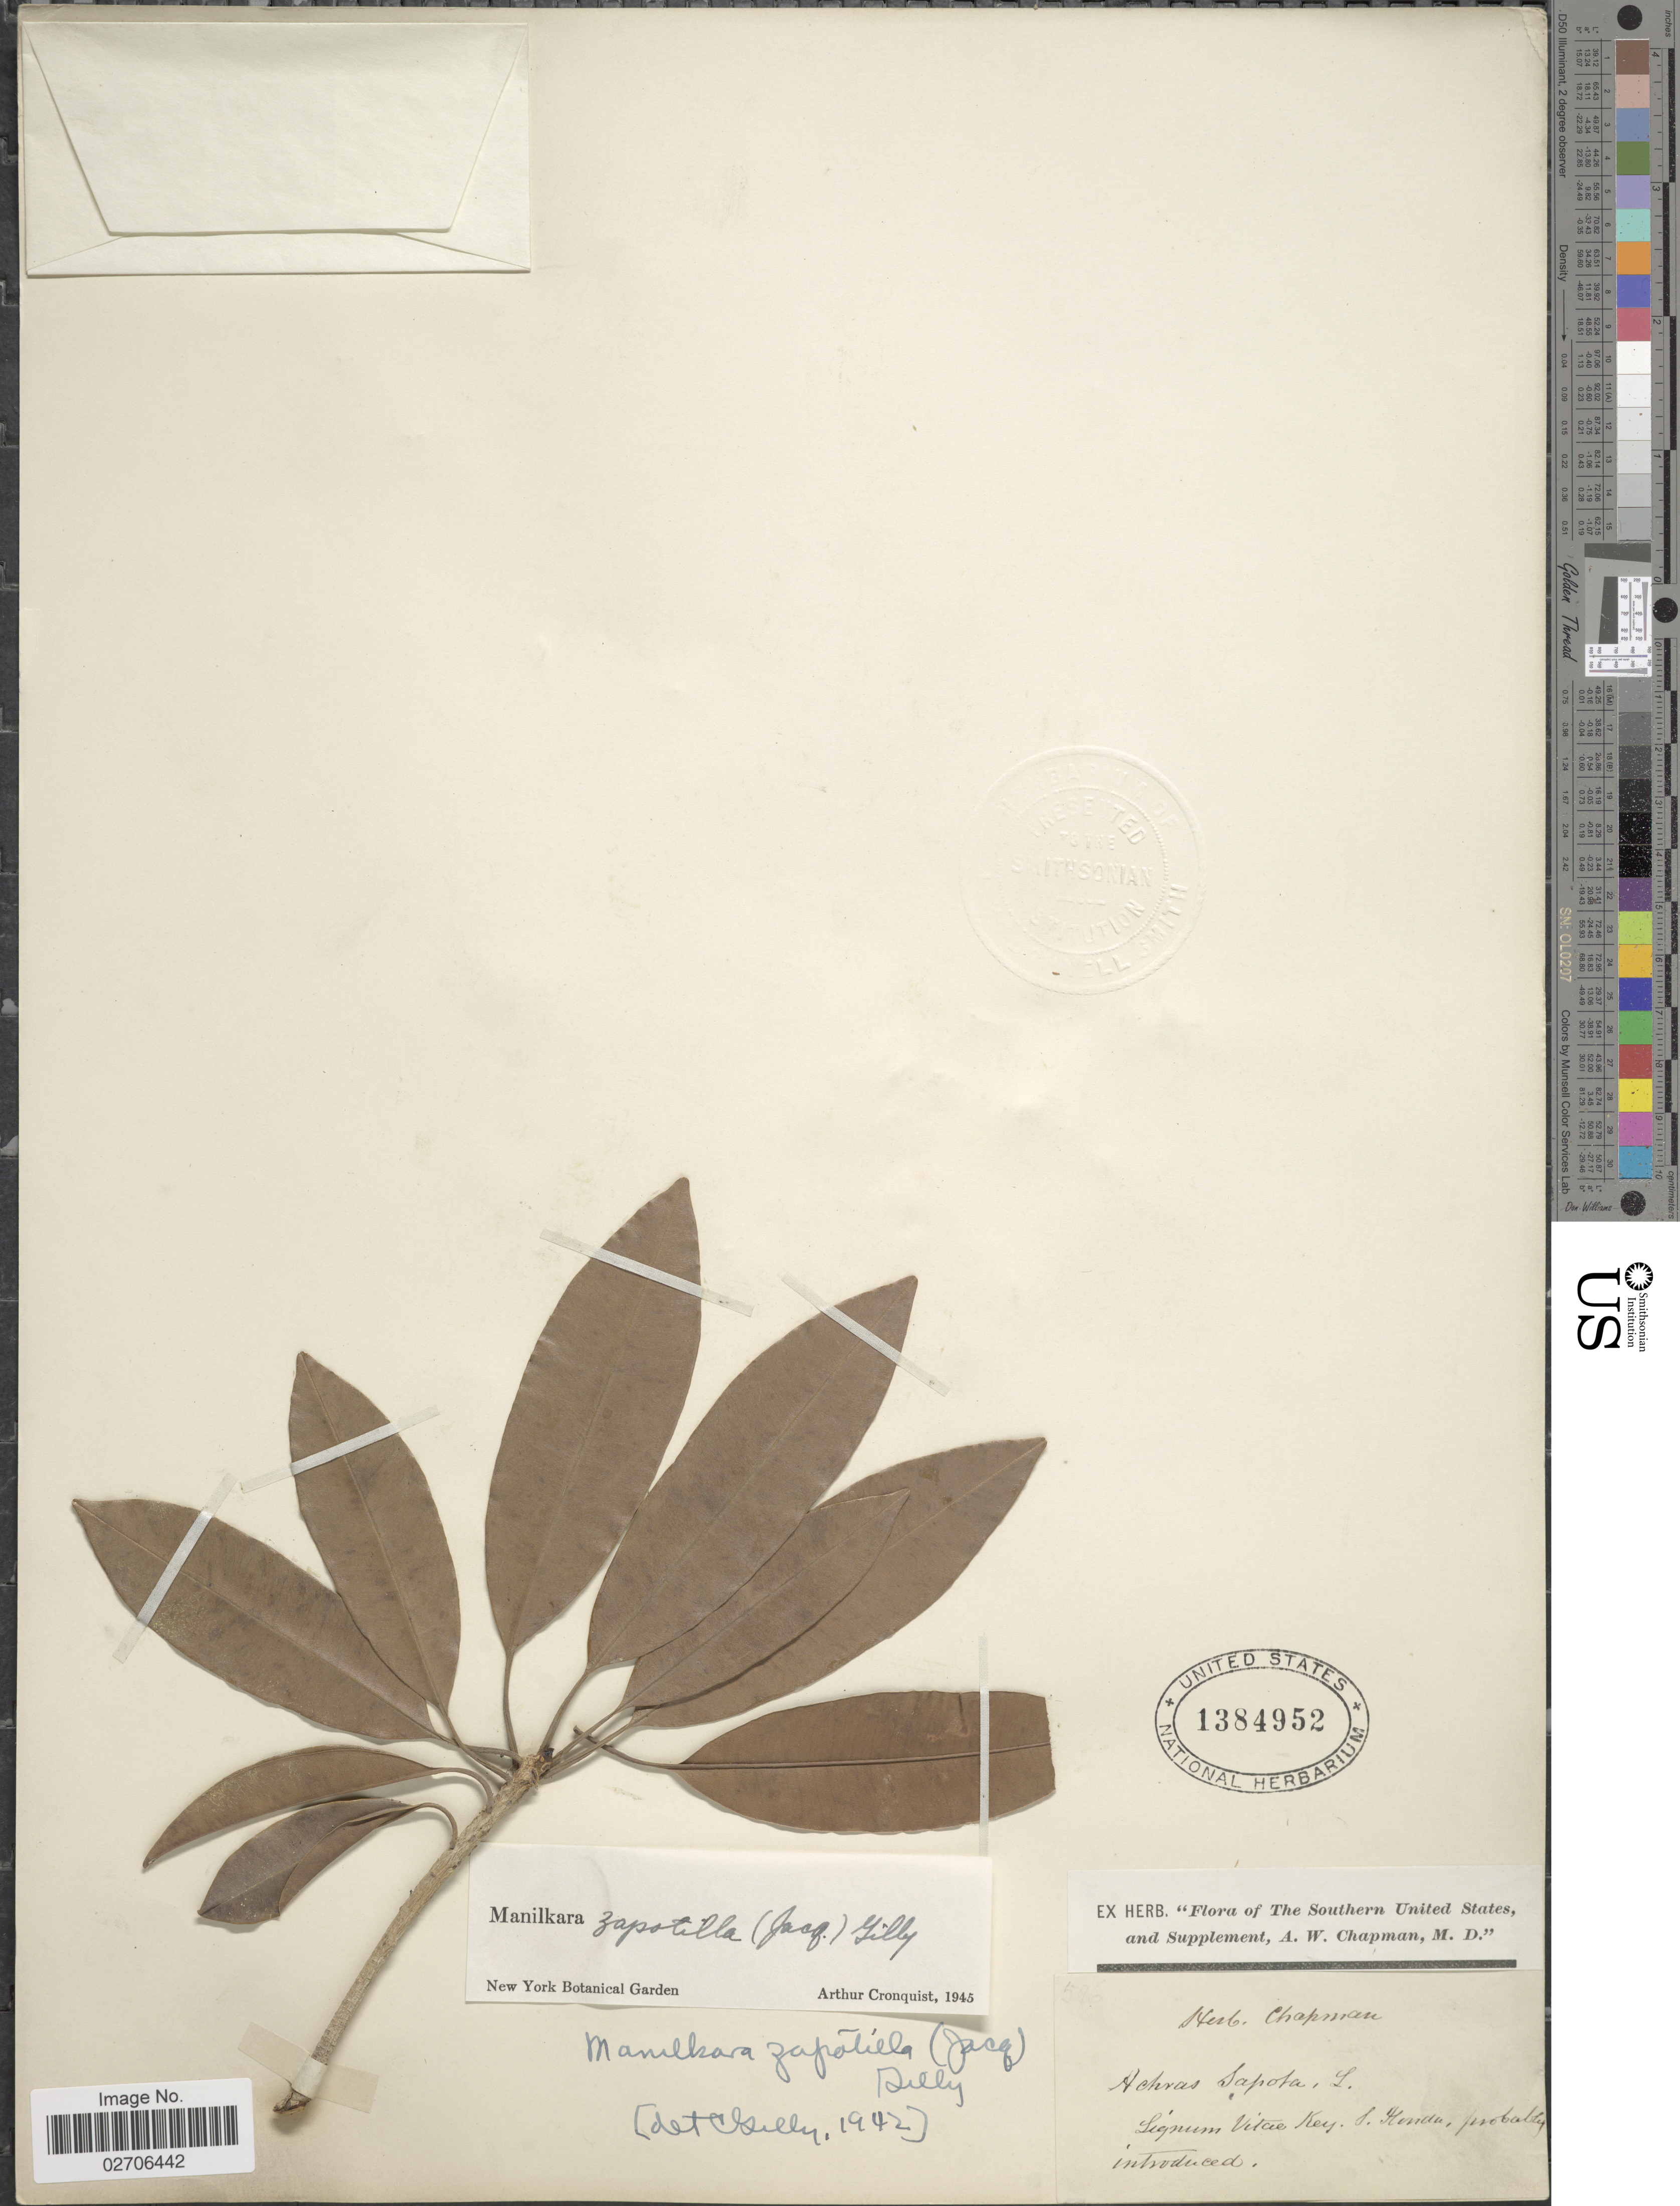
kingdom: Plantae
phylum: Tracheophyta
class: Magnoliopsida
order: Ericales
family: Sapotaceae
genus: Manilkara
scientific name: Manilkara zapotilla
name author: (Jacq.) Gilly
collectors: ex herb. Chapman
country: United States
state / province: Florida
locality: The Southern United States, S. Florida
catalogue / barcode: US 1384952